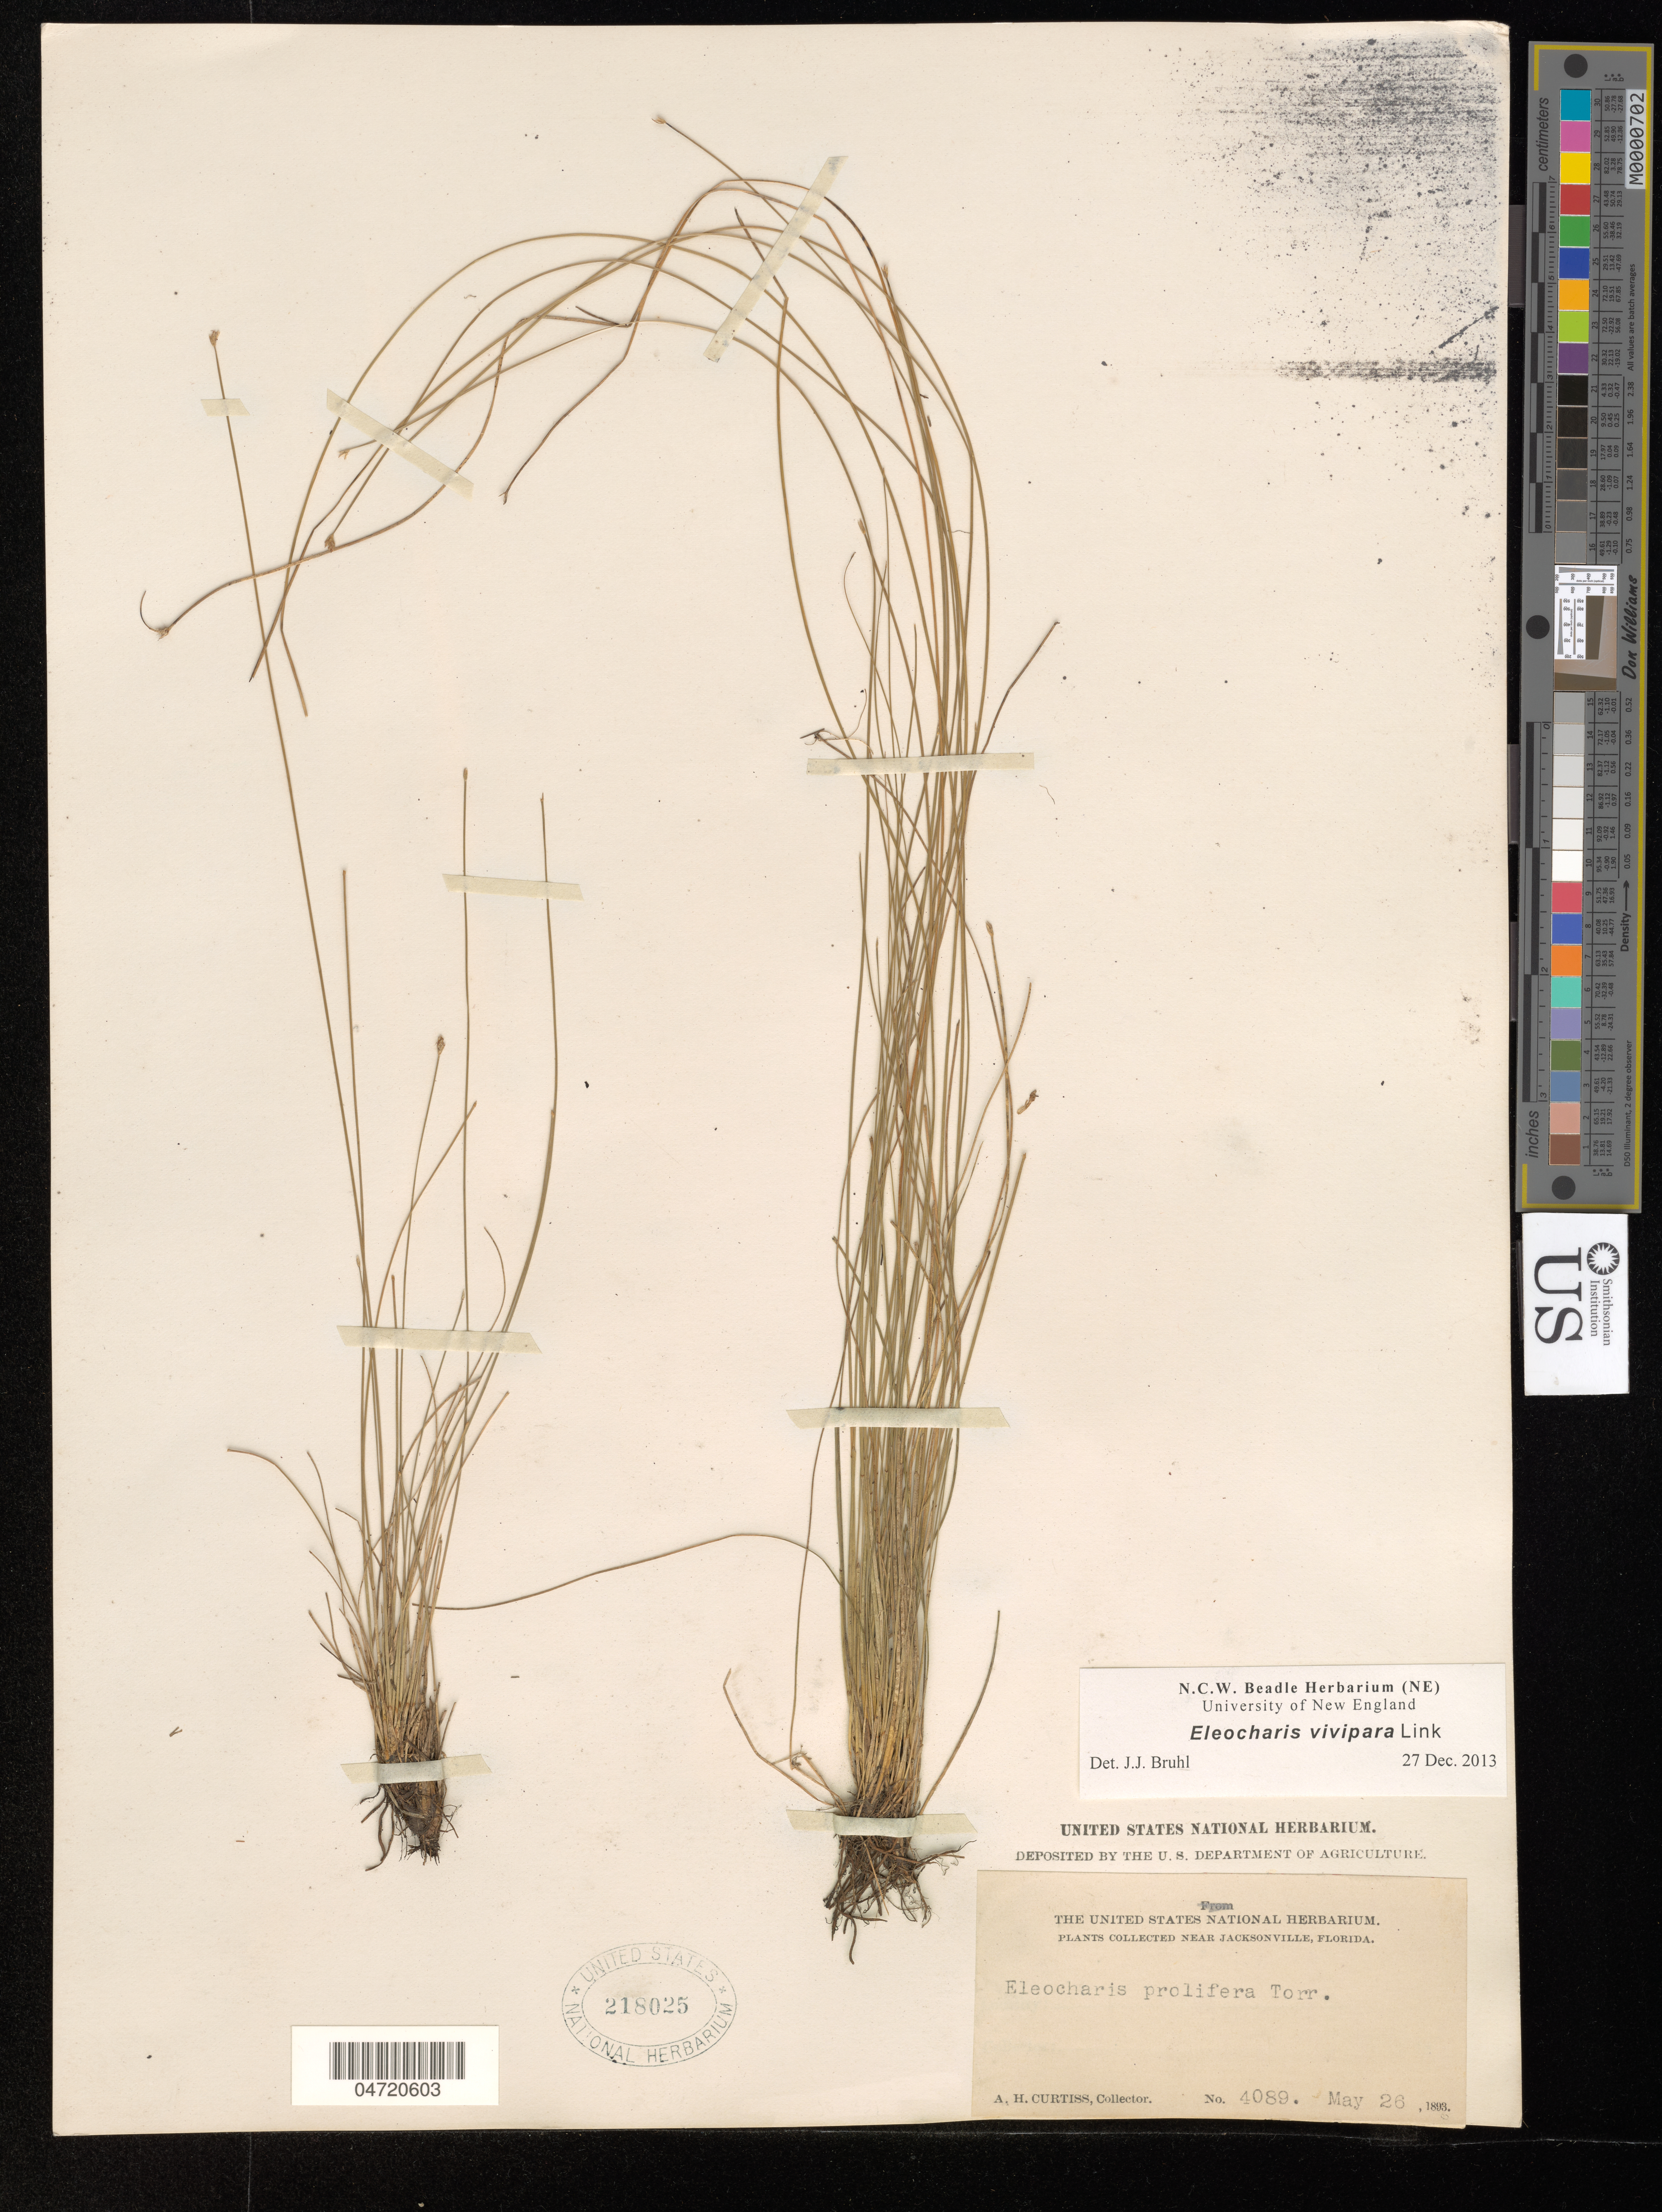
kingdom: Plantae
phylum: Tracheophyta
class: Liliopsida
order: Poales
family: Cyperaceae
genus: Eleocharis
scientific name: Eleocharis vivipara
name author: Link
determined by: Bruhl, J. J., (NE), University of New England (AUSTRALIA)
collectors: A. H. Curtiss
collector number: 4089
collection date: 1893-05-26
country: United States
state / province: Florida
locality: Near Jacksonville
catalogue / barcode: US 218025